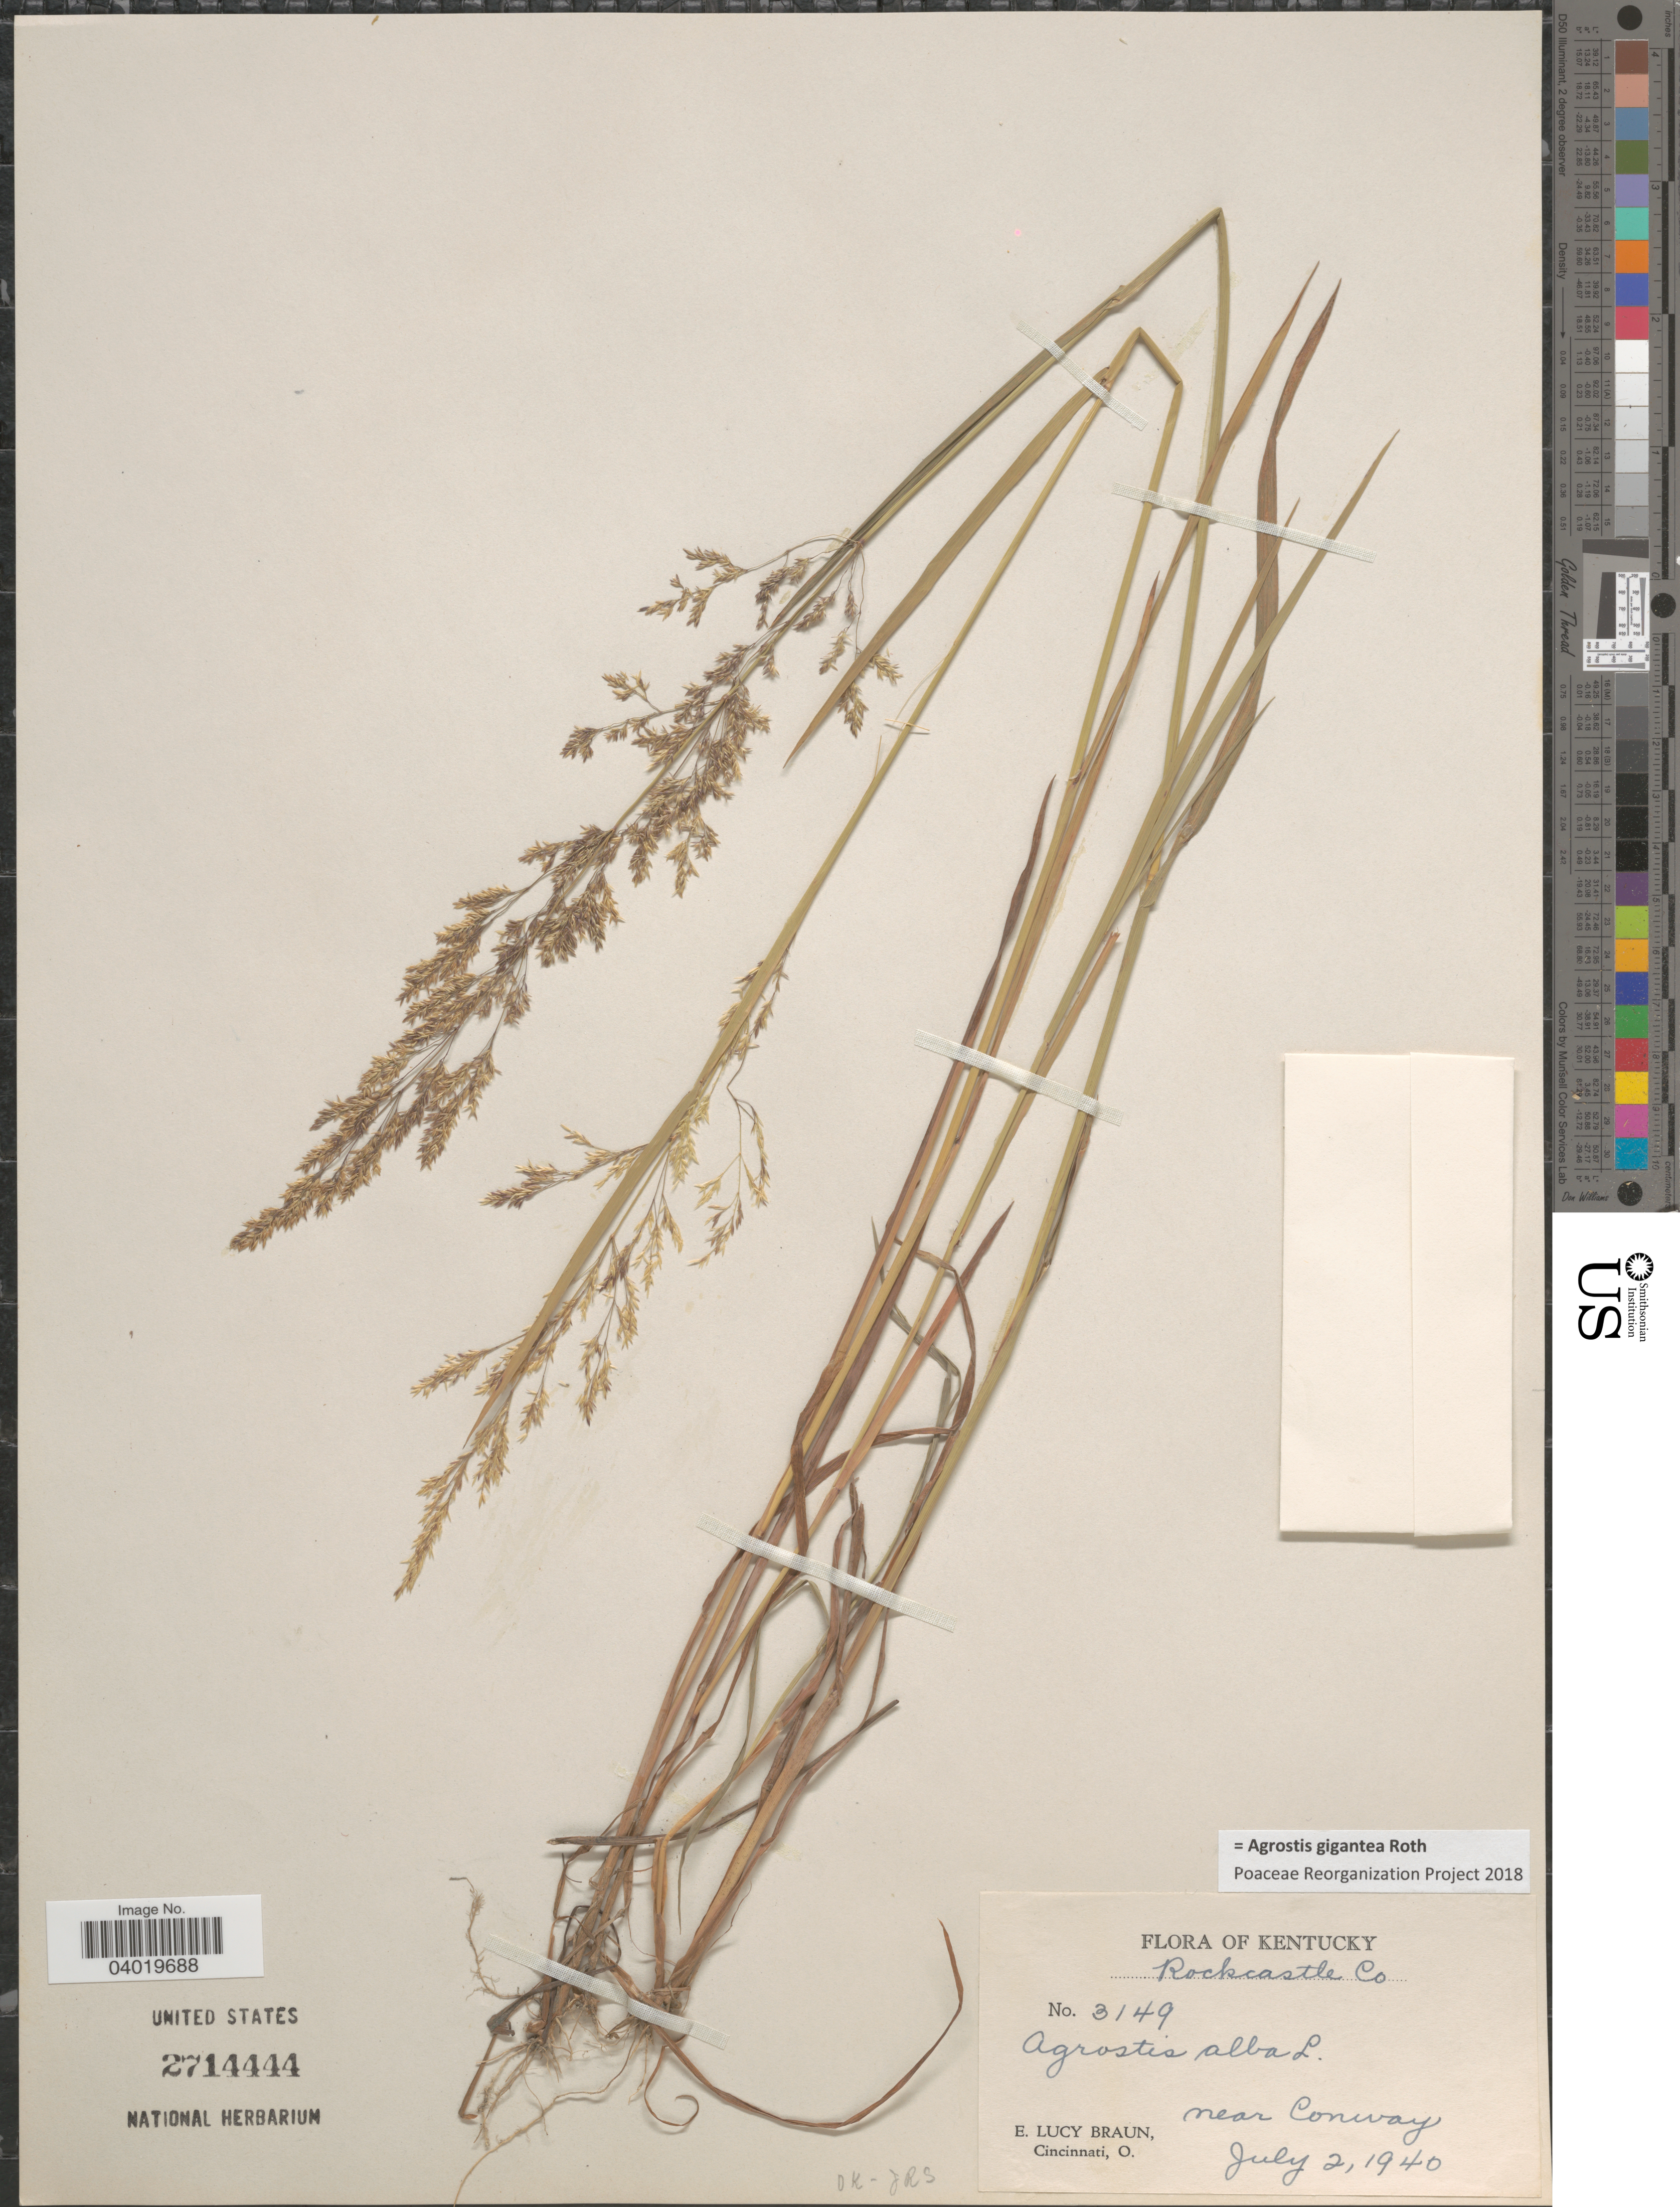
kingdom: Plantae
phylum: Tracheophyta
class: Liliopsida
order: Poales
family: Poaceae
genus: Agrostis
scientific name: Agrostis gigantea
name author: Roth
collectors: E. L. Braun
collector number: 3149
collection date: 1940-07-02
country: United States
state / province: Kentucky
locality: Rockcastle Co. Near Conway.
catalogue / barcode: US 2714444